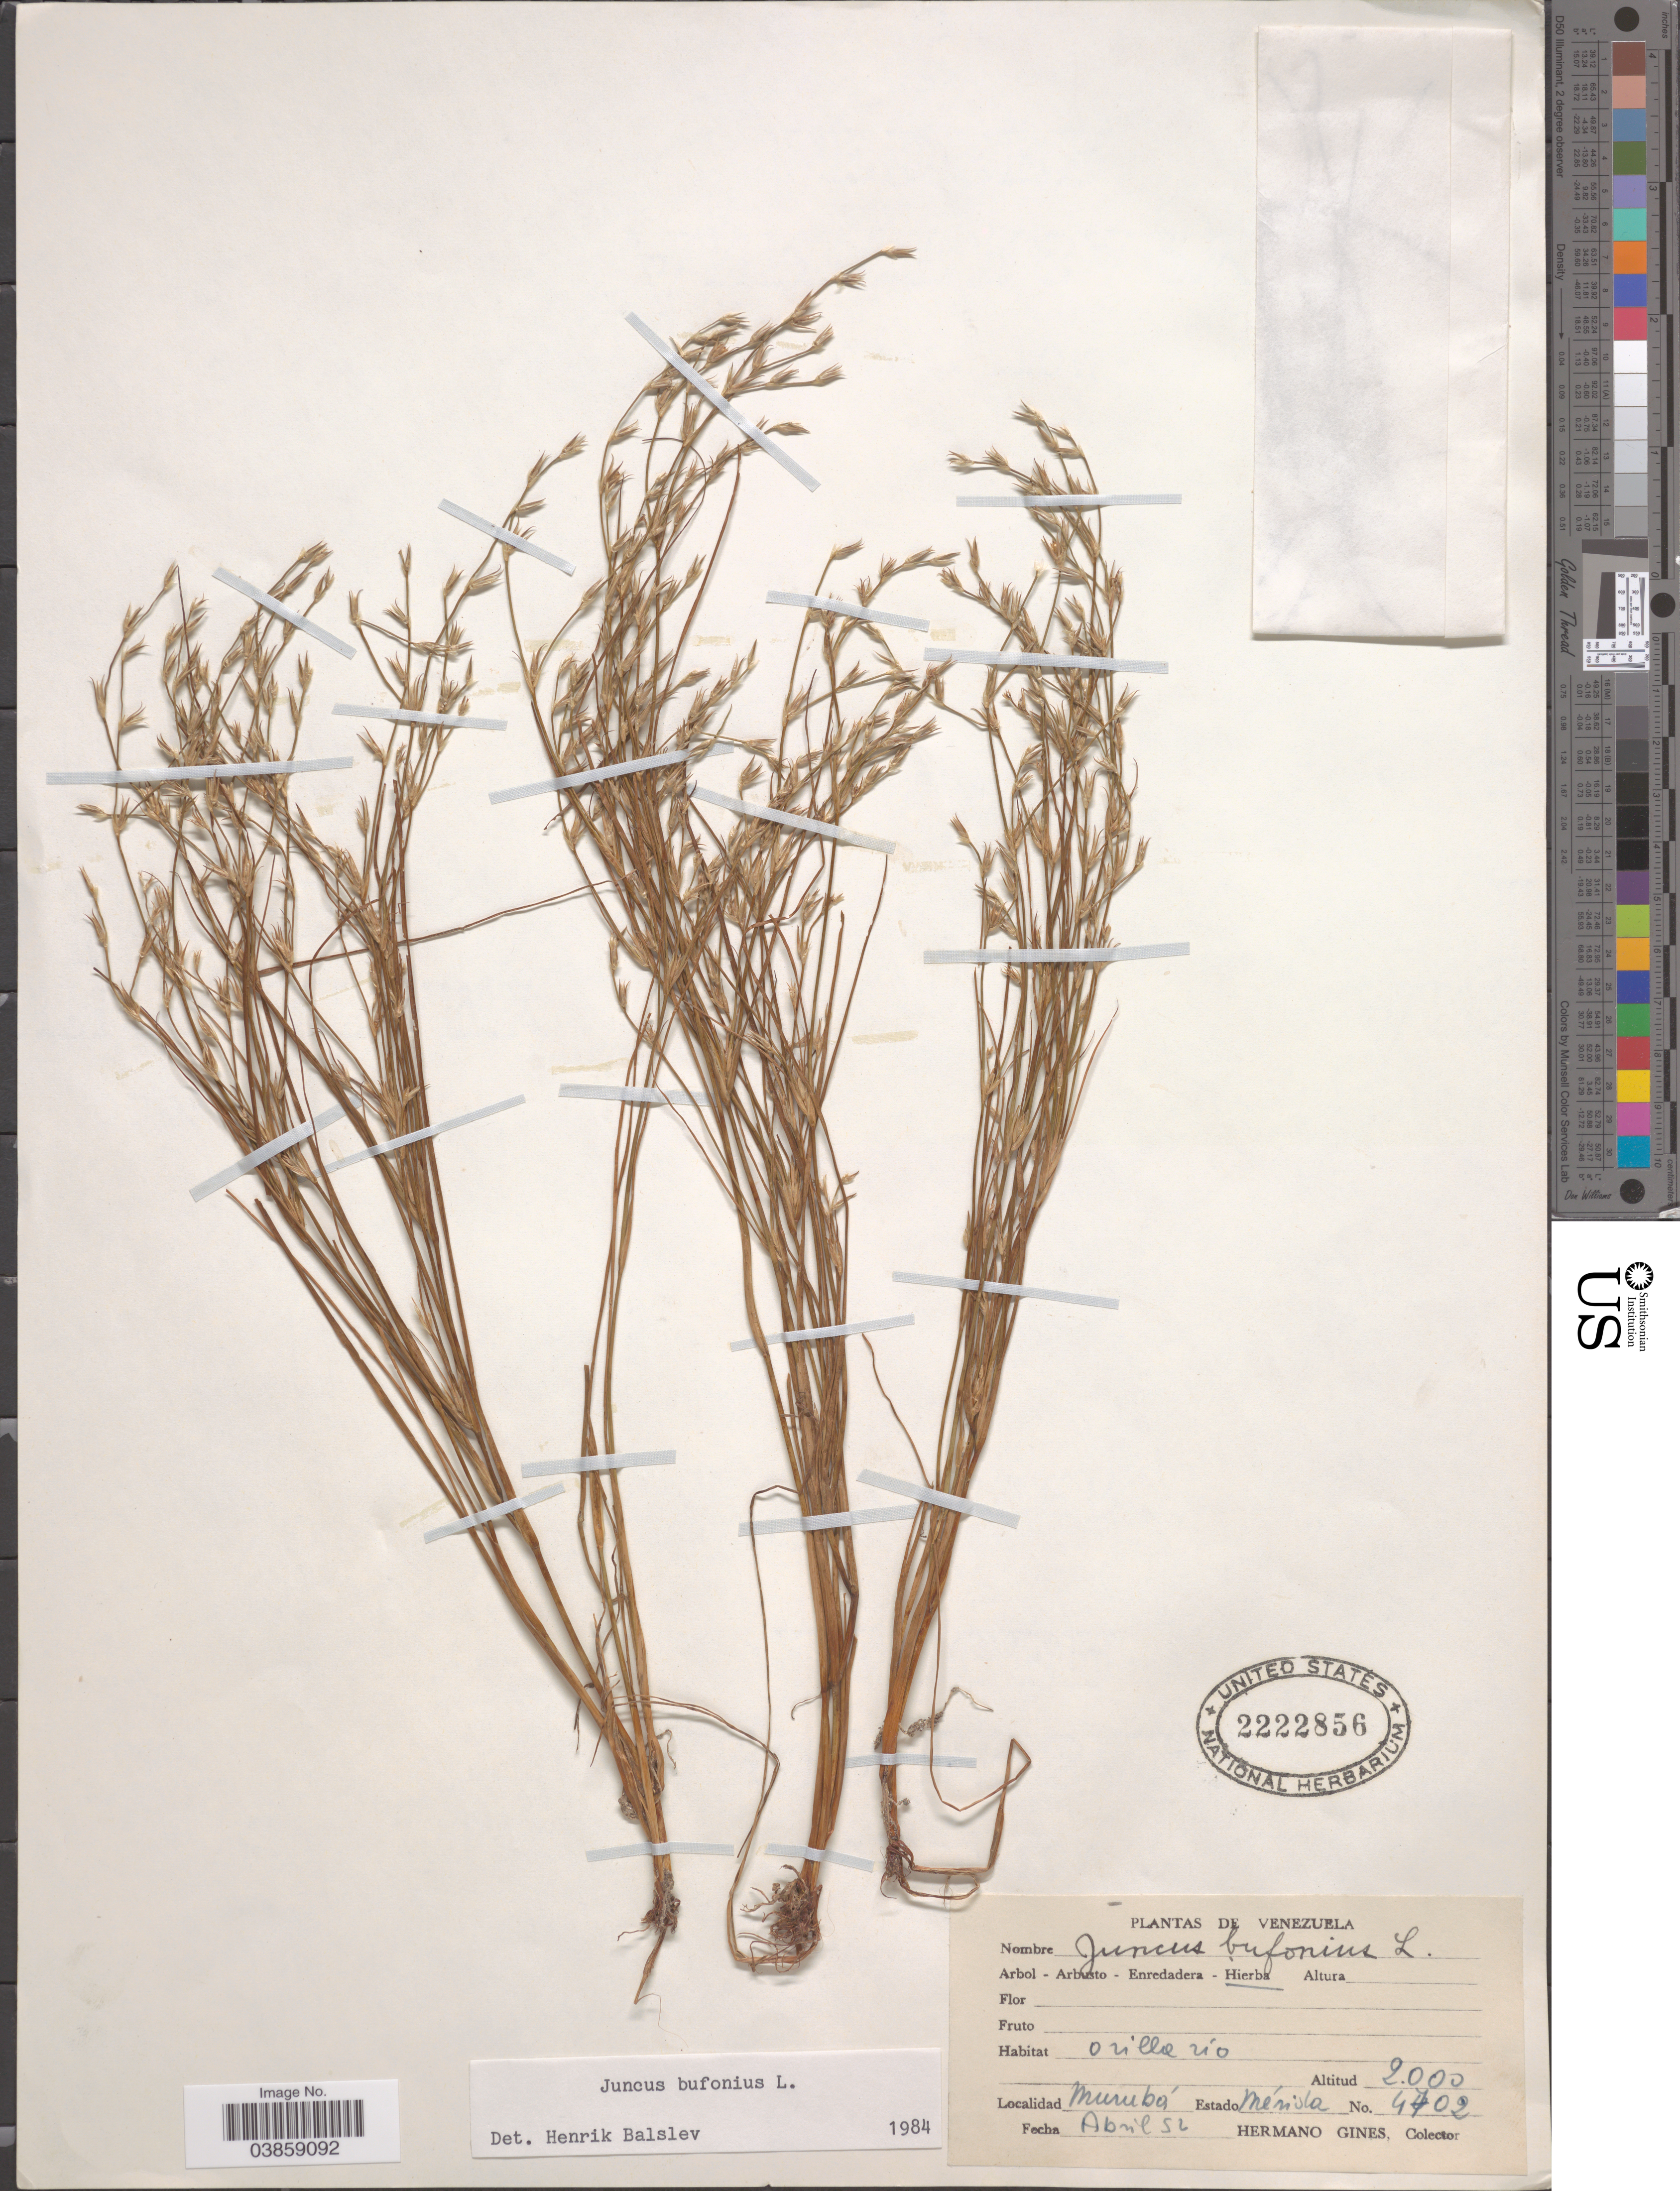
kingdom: Plantae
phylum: Tracheophyta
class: Liliopsida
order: Poales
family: Juncaceae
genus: Juncus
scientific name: Juncus bufonius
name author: L.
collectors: Bro. Gines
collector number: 4702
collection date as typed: Transcribed d/m/y: /4/52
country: Venezuela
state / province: Merida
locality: Murubá.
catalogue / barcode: US 2222856